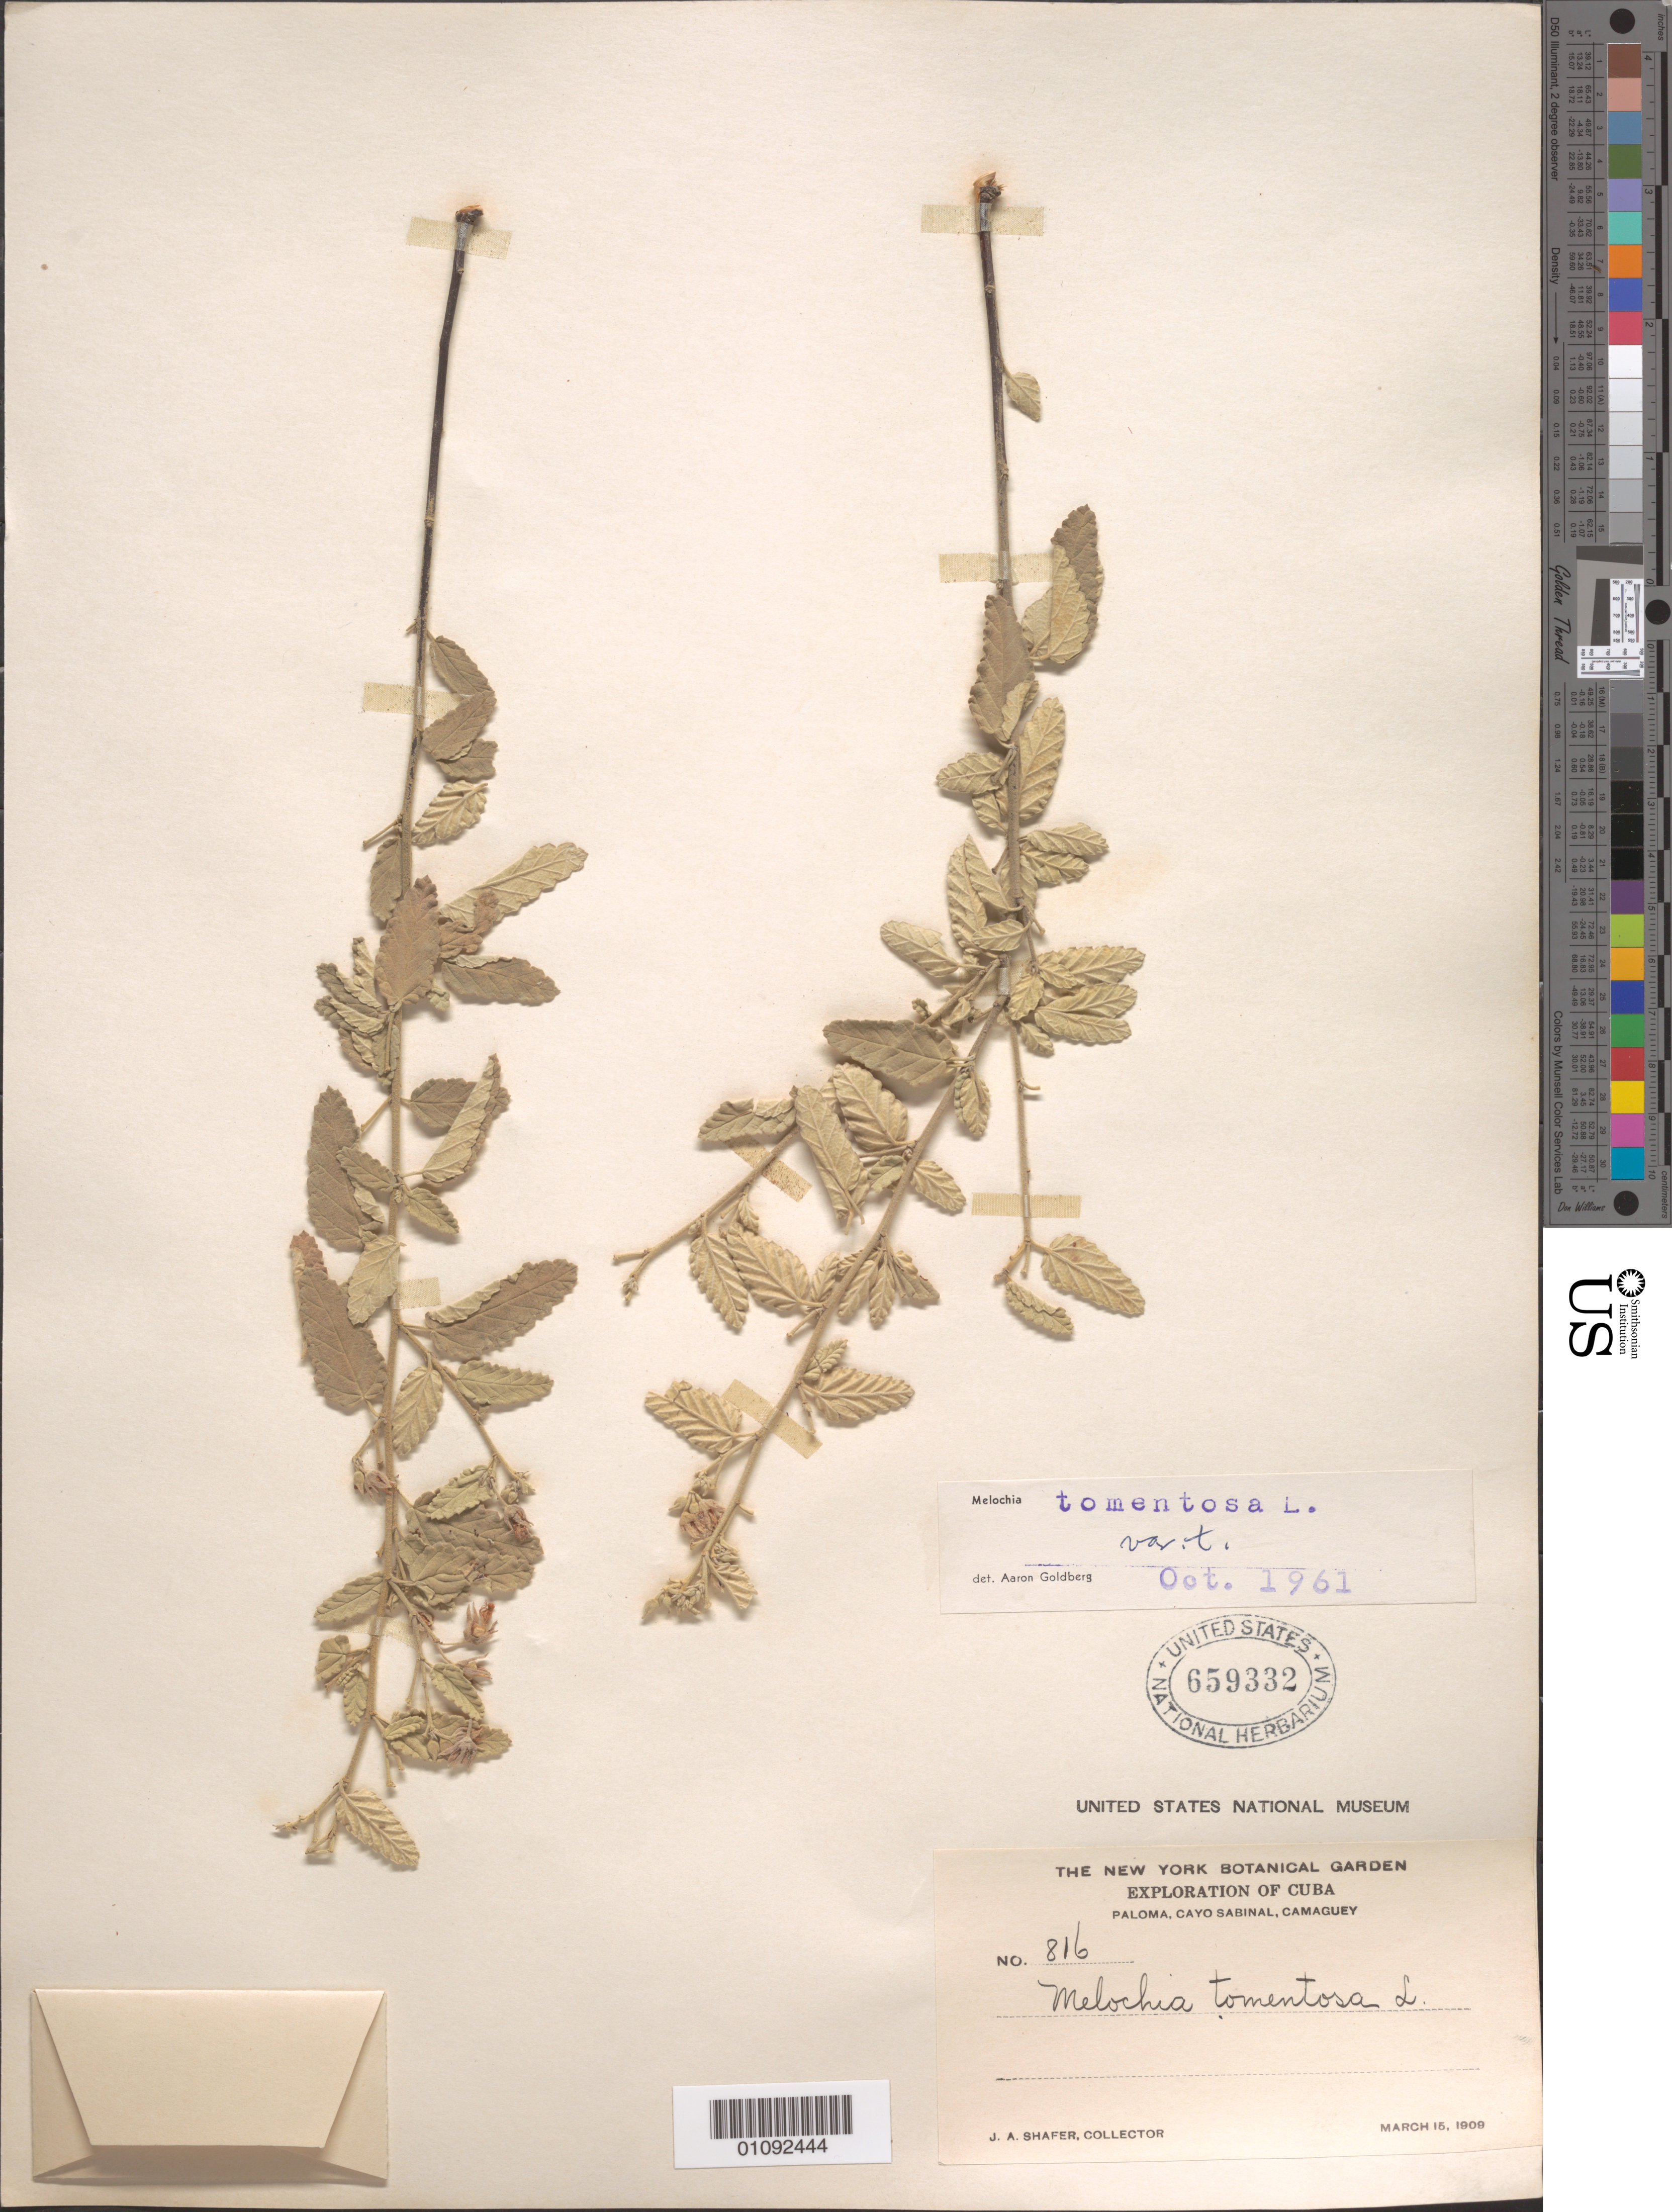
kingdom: Plantae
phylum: Tracheophyta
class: Magnoliopsida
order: Malvales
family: Malvaceae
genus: Melochia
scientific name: Melochia tomentosa var. tomentosa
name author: L.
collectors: J. A. Shafer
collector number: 816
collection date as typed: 15 Mar 1909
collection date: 1909-03-15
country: Cuba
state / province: Camagüey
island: Cuba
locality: Paloma, Cayo Sabinal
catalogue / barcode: US 659332